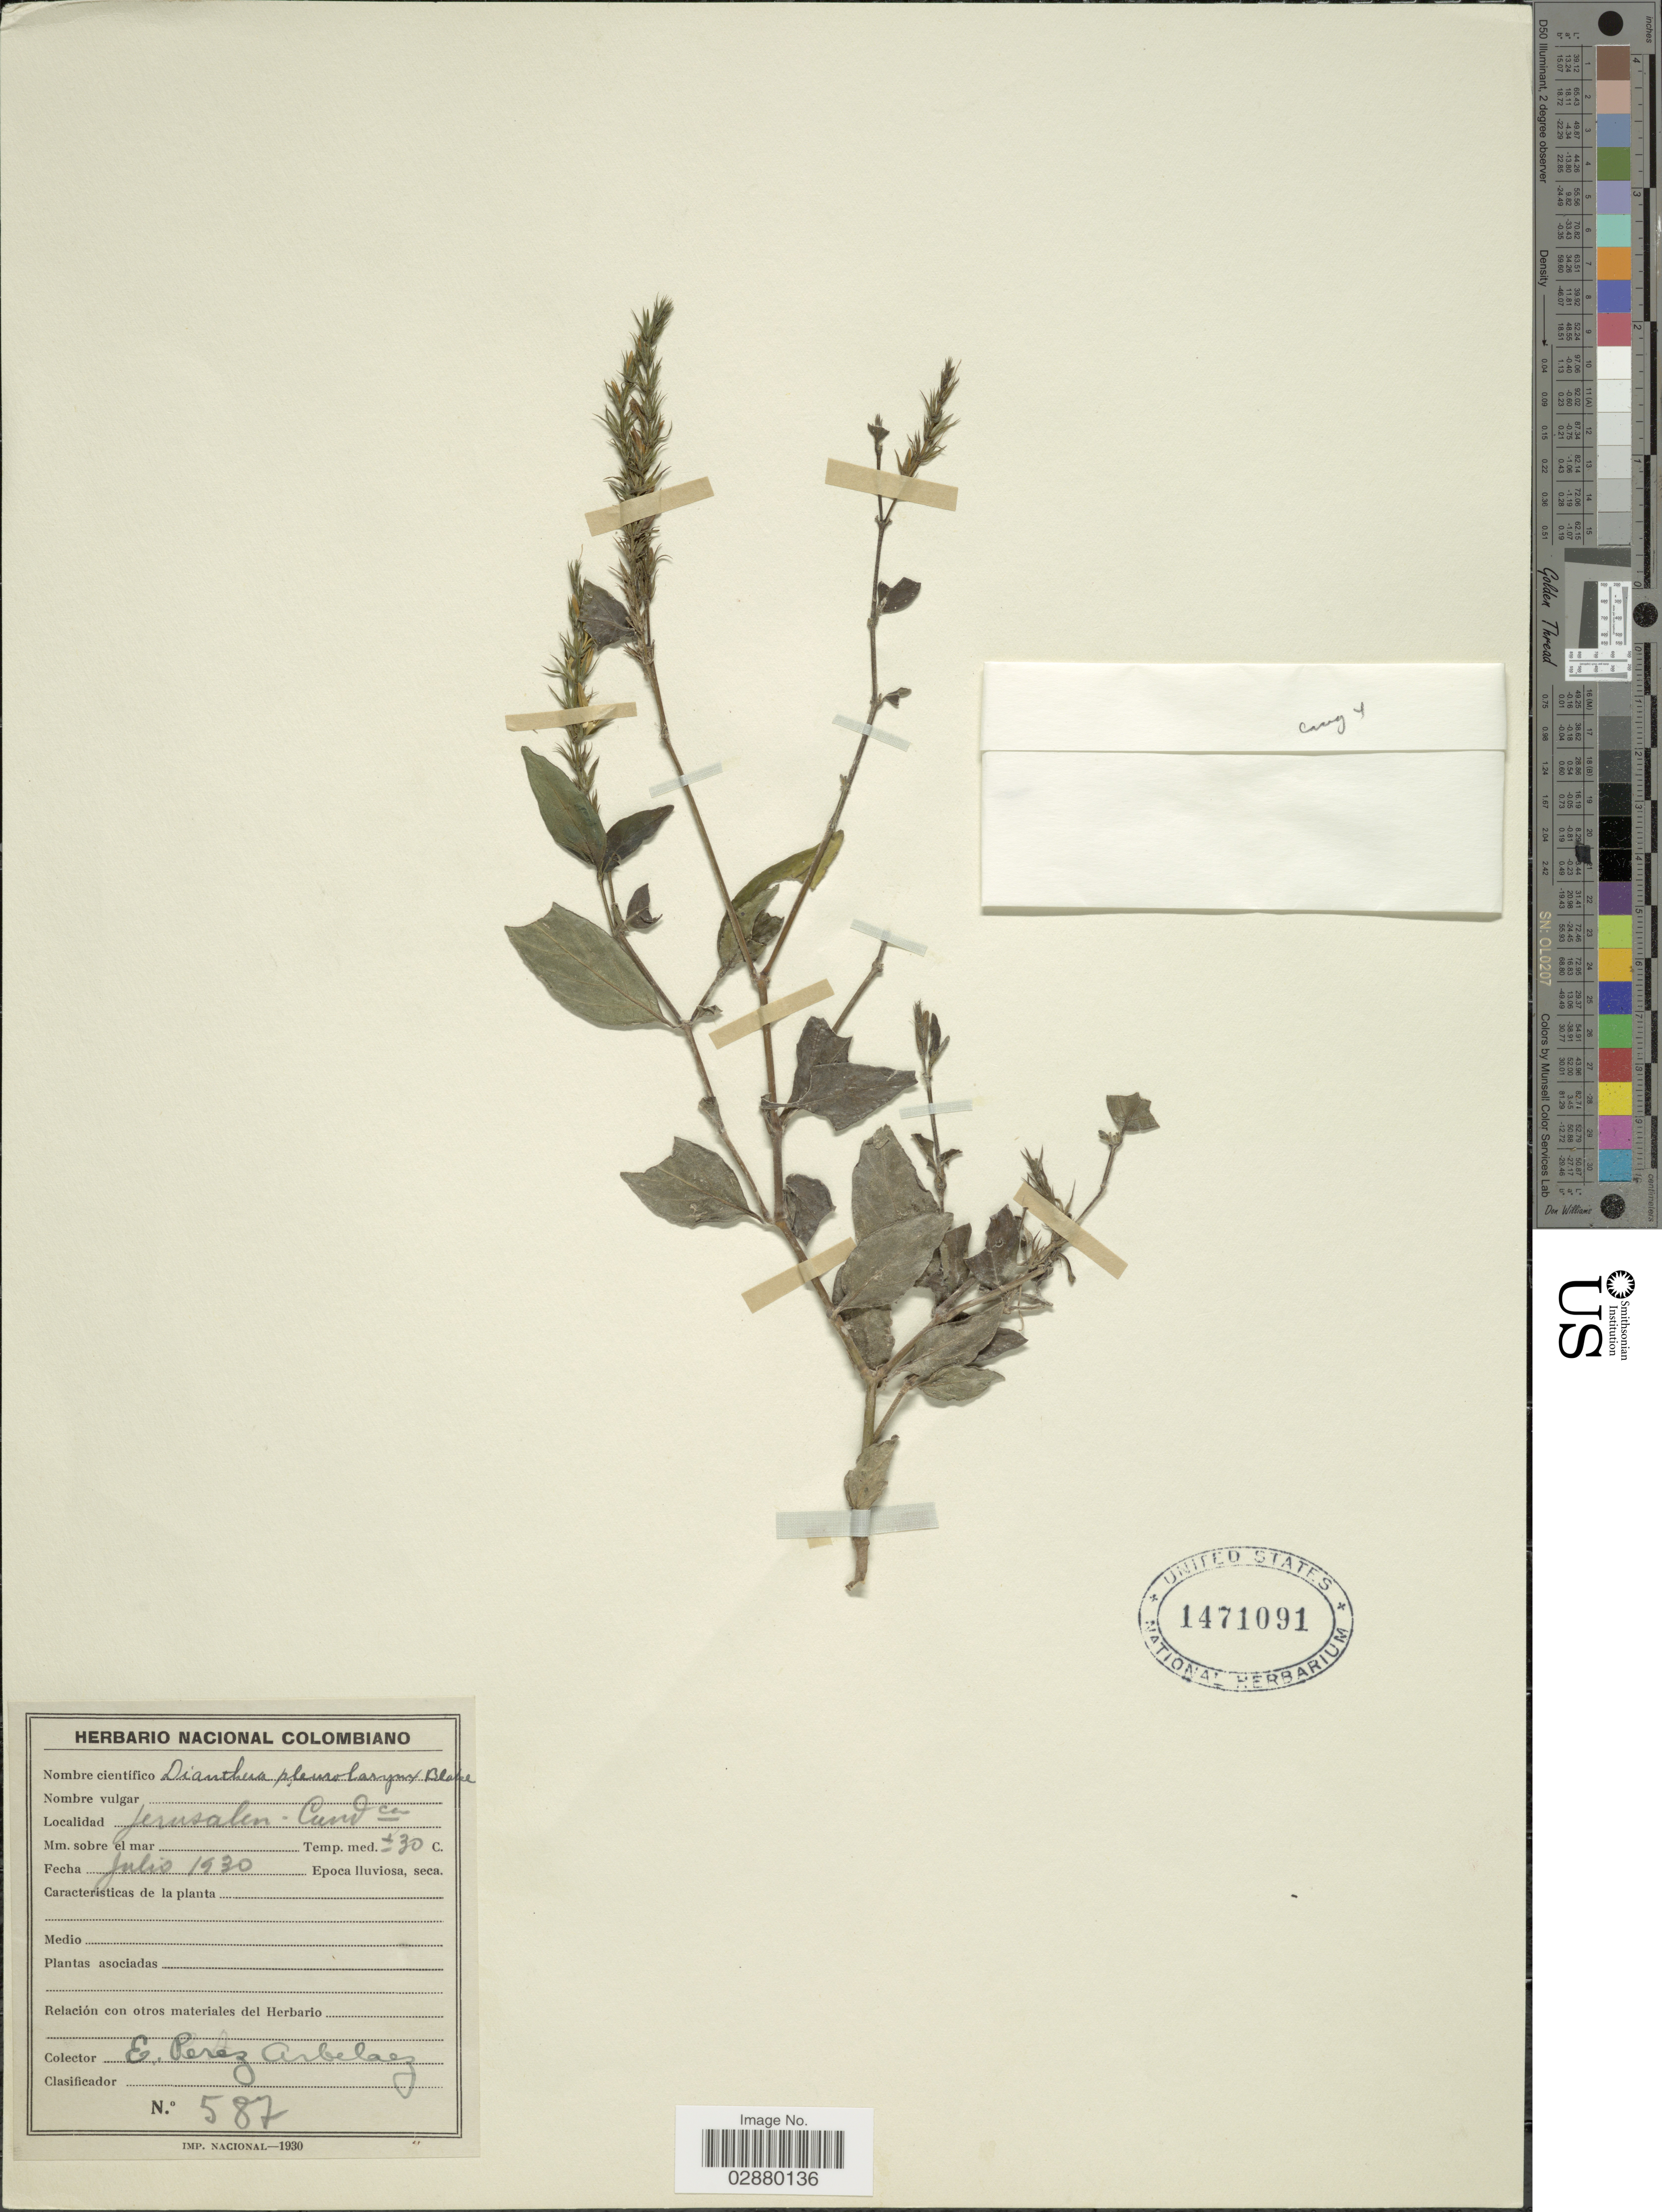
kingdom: Plantae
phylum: Tracheophyta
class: Magnoliopsida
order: Lamiales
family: Acanthaceae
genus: Justicia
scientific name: Justicia pleurolarynx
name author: (S.F. Blake) V.M. Badillo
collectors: E. Pérez Arbeláez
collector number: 587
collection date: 1930-07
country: Colombia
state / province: Cundinamarca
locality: Jerusalem-Cundca.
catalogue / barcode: US 1471091